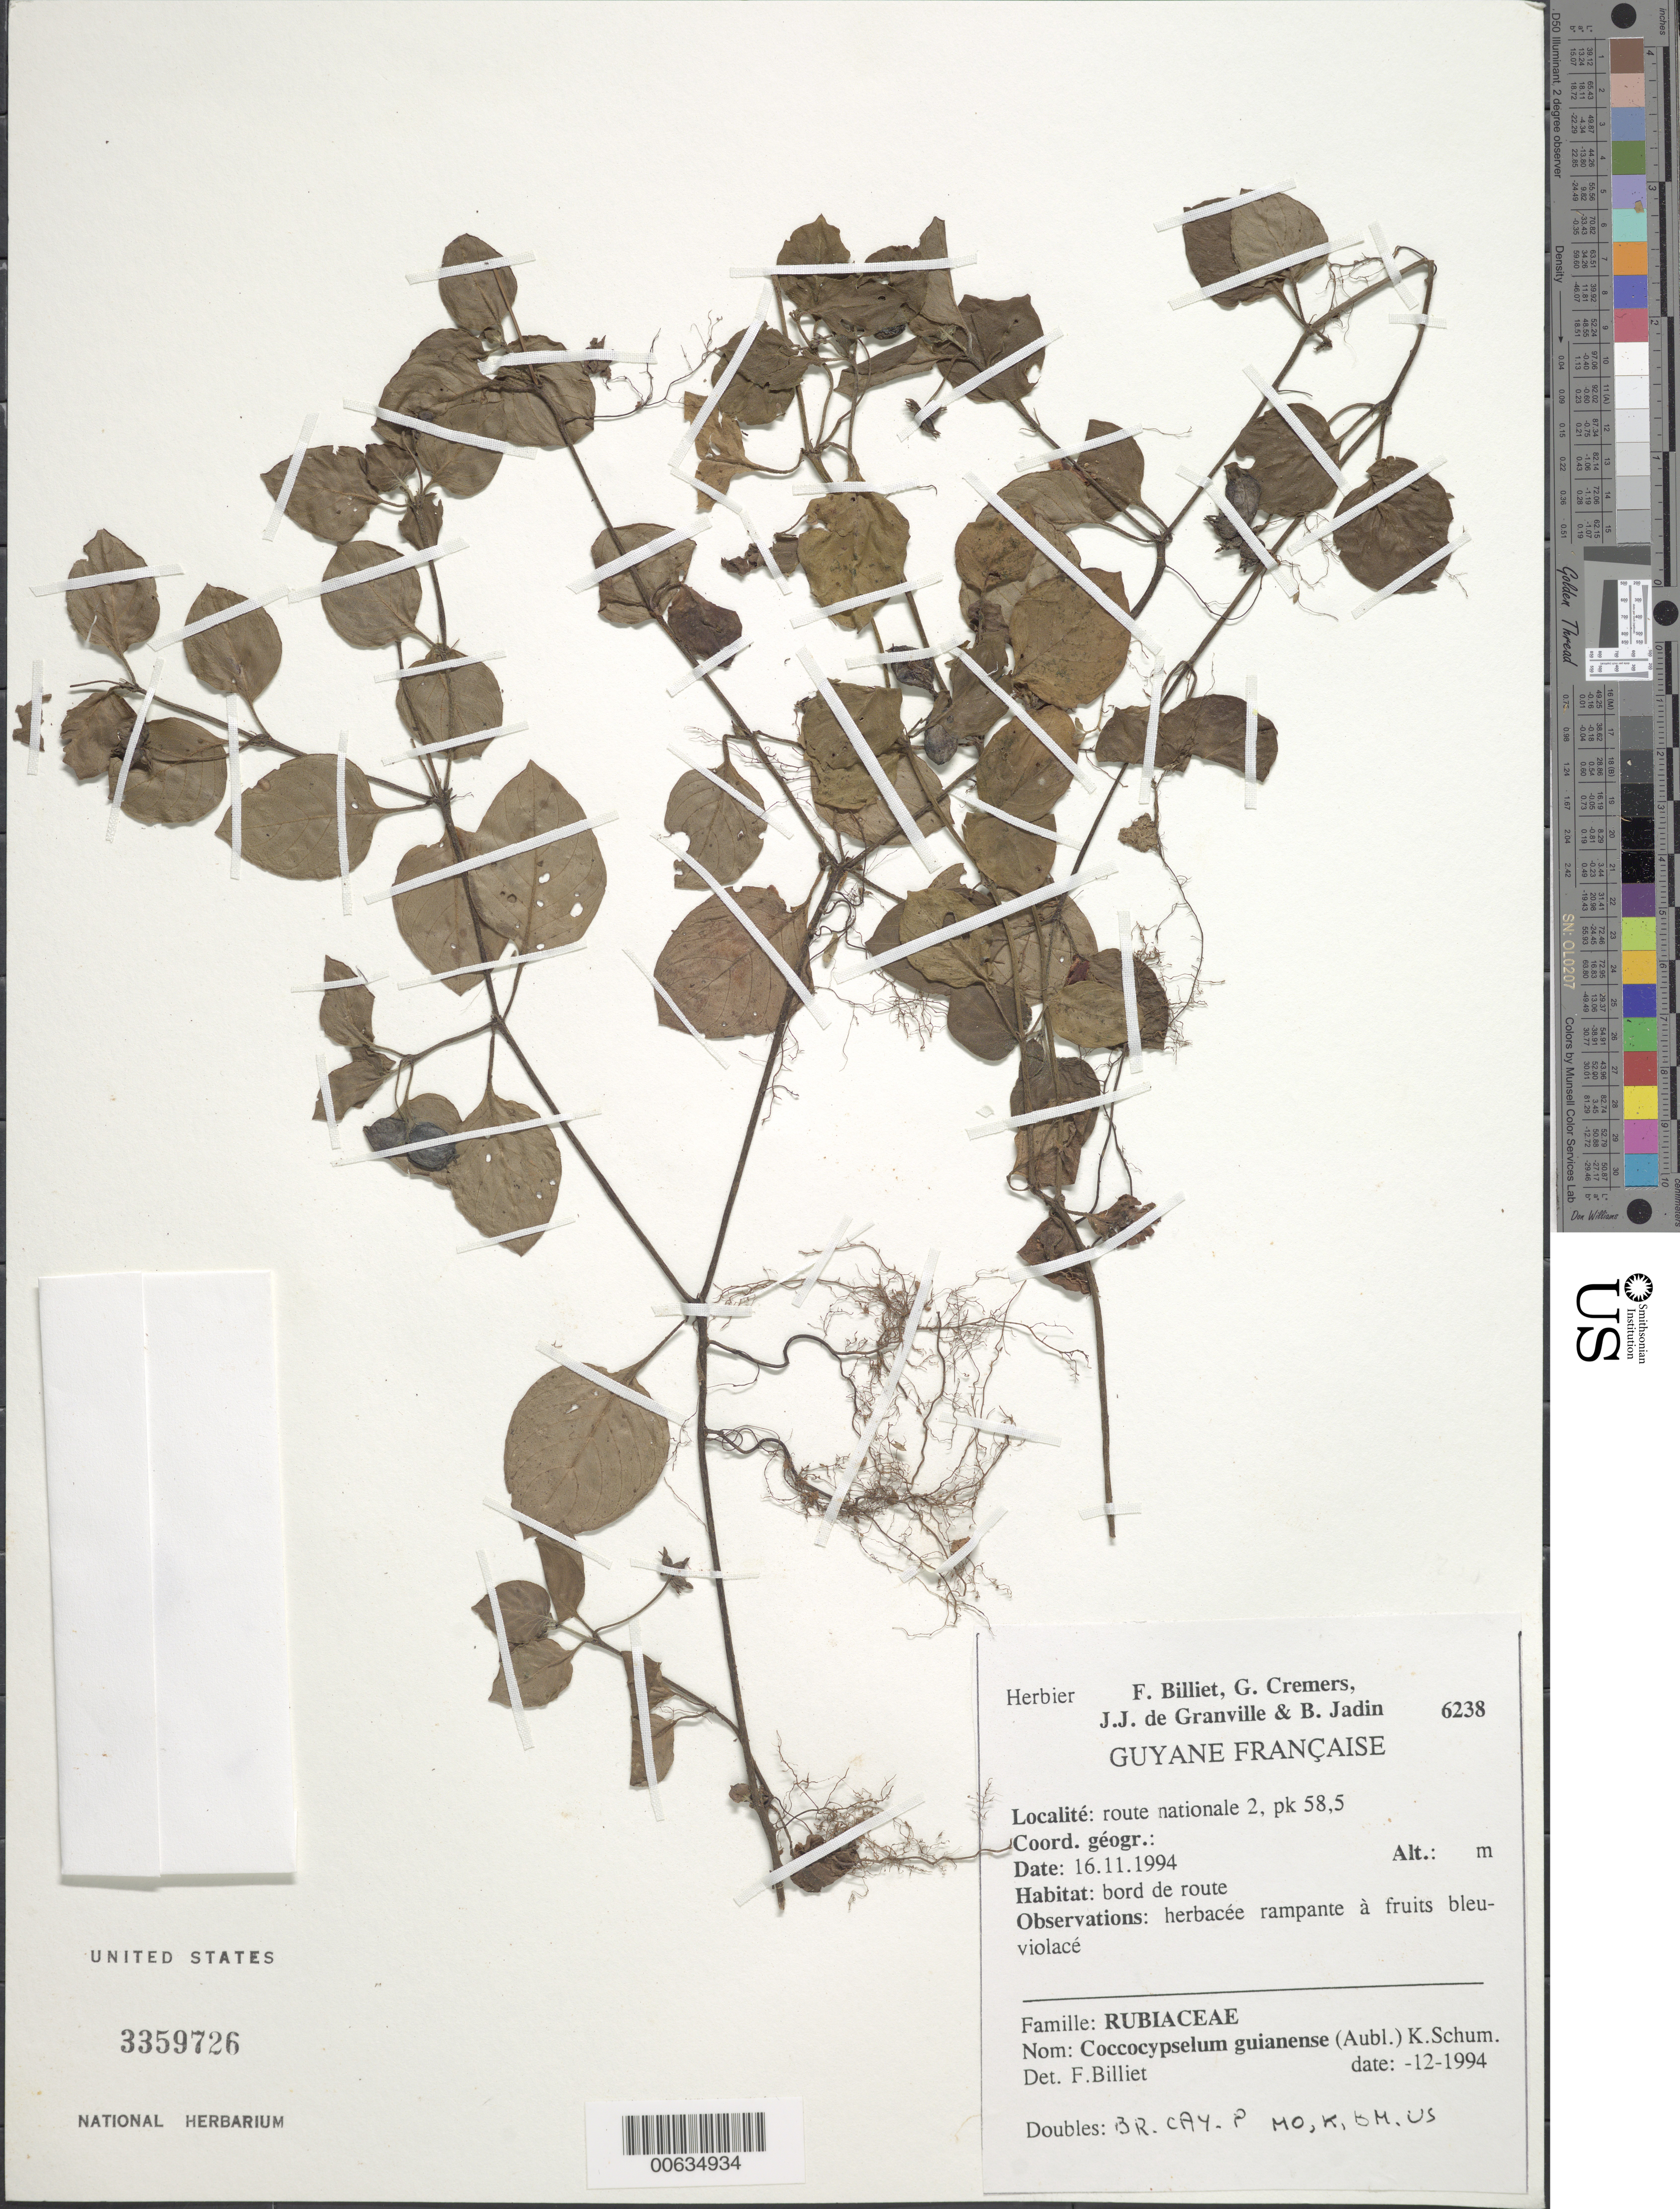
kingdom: Plantae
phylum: Tracheophyta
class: Magnoliopsida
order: Gentianales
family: Rubiaceae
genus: Coccocypselum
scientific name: Coccocypselum guianense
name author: (Aubl.) K. Schum.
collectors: F. Billiet, G. Cremers, J.-J. de Granville & B. Jadin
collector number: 6238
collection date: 1994-11-16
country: French Guiana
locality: Guyane Francaise, route nationale 2, pk 58.5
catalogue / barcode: US 3359726